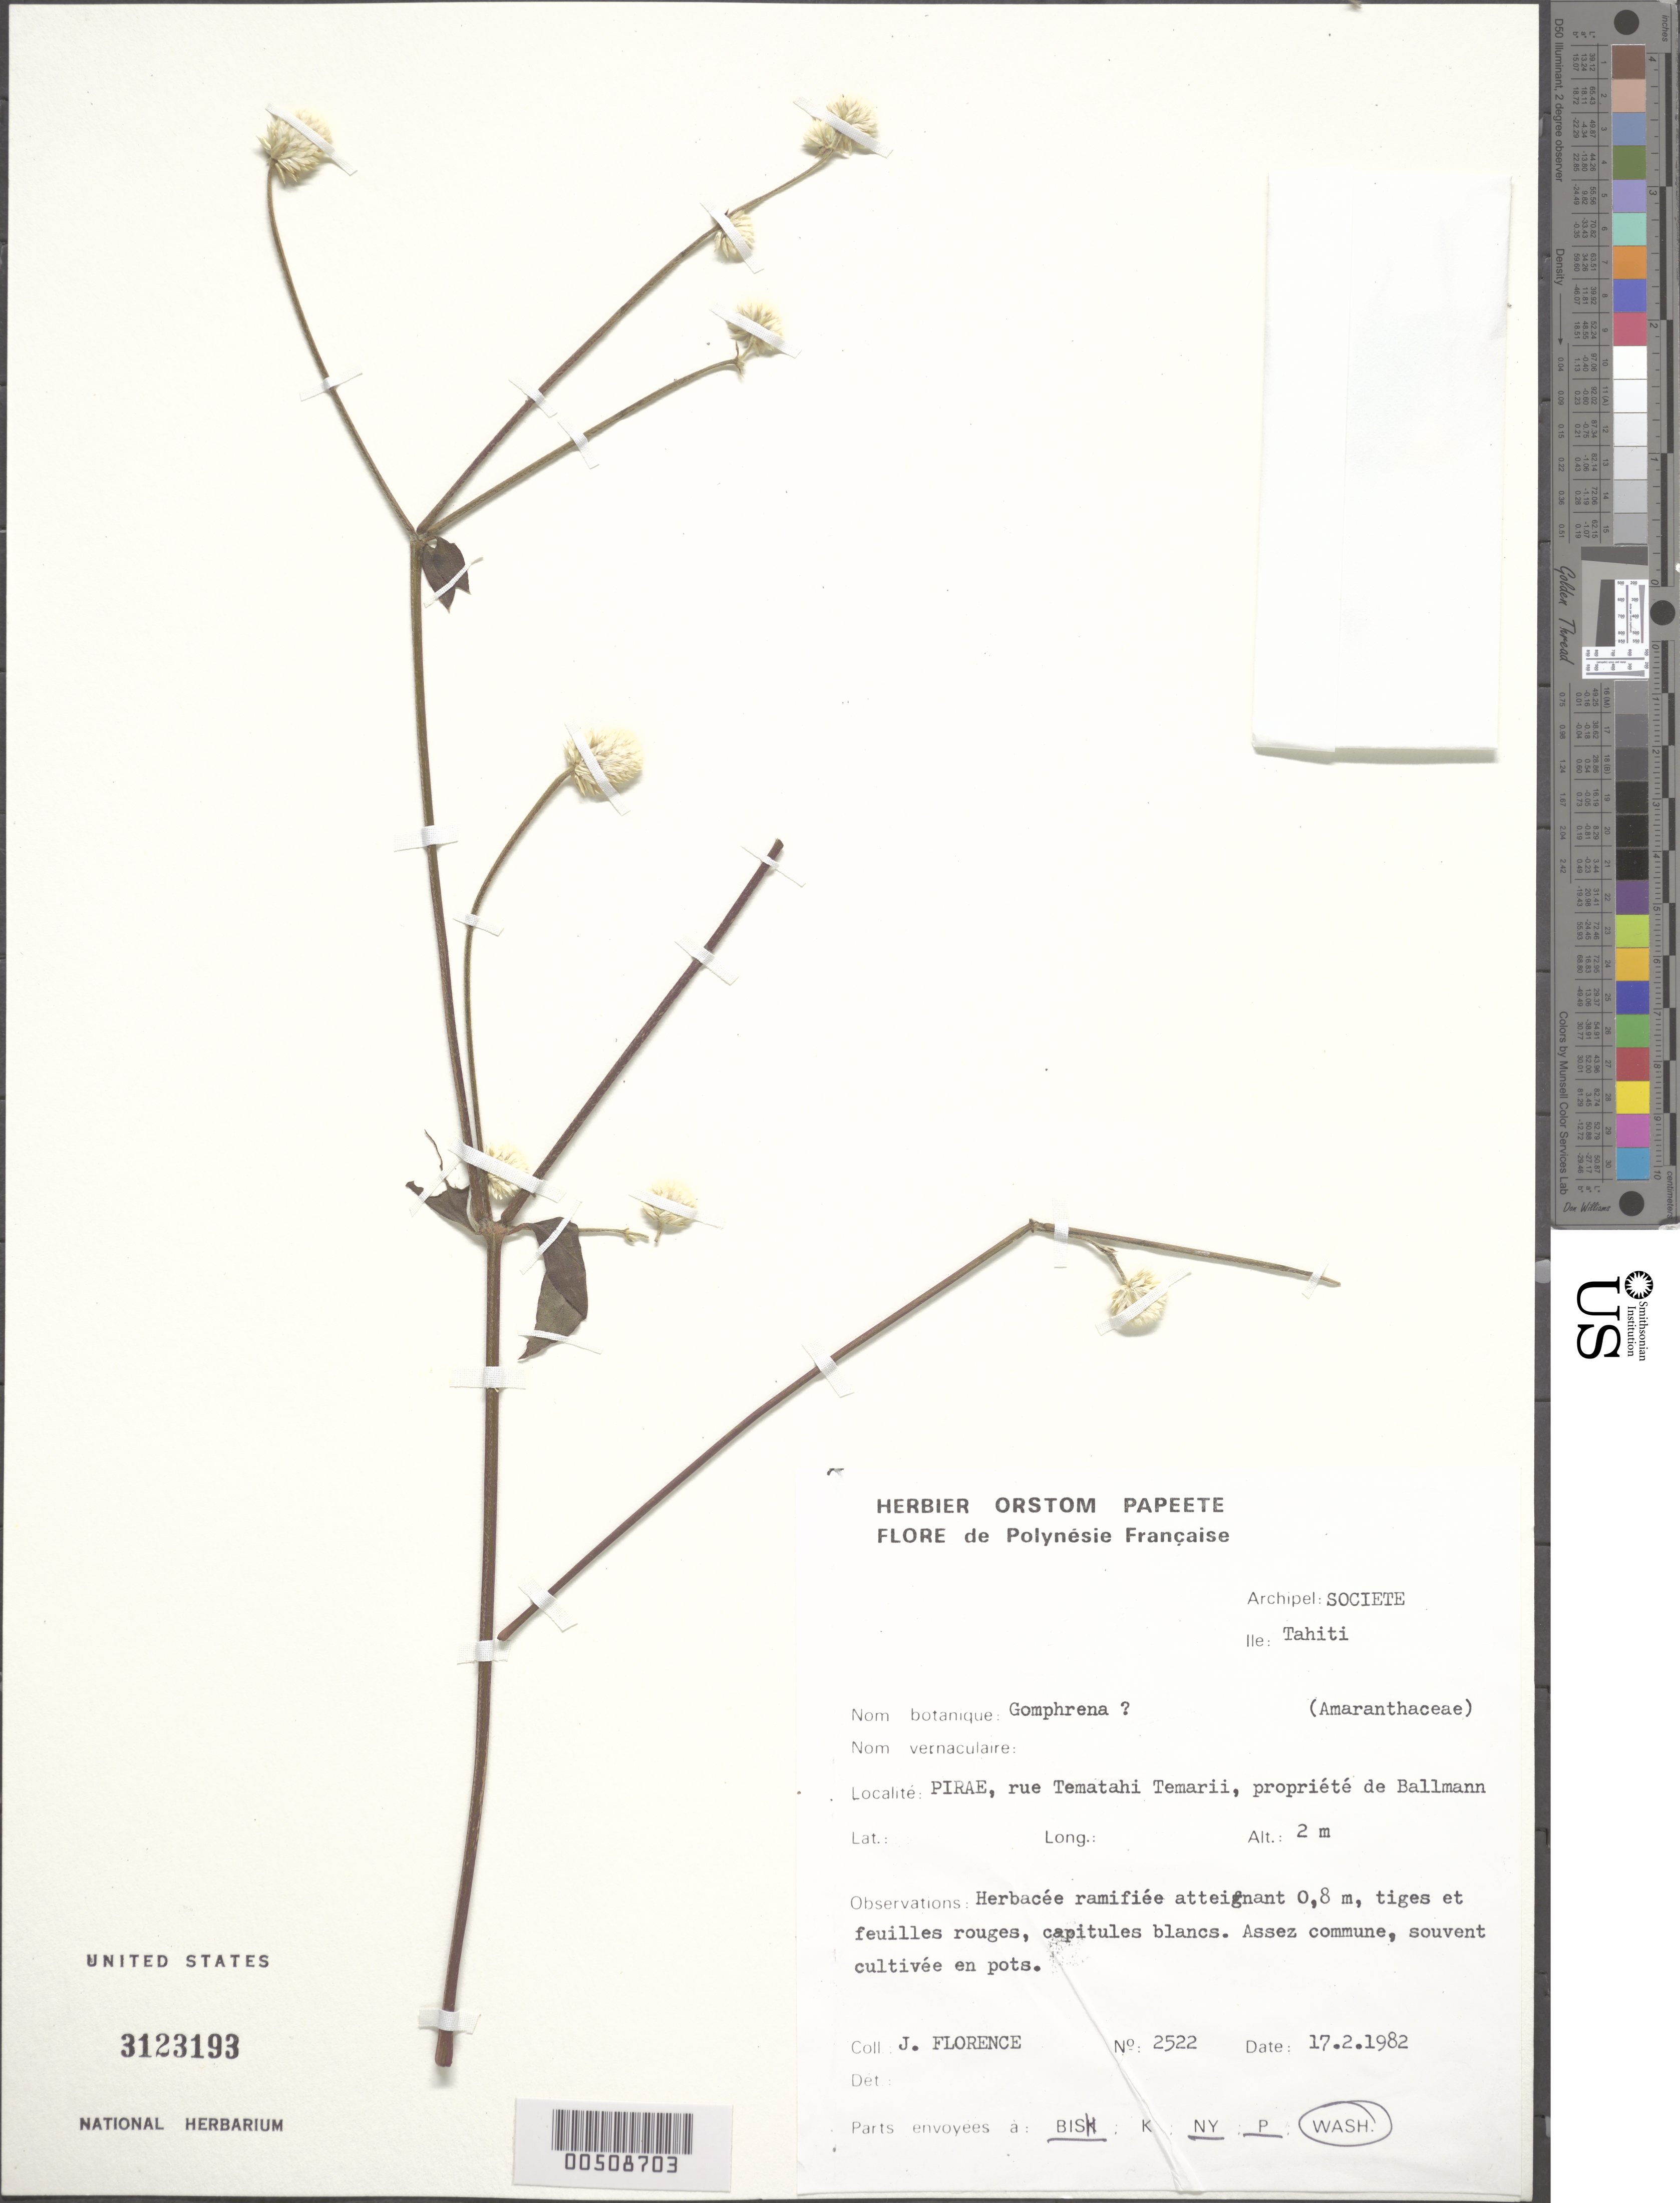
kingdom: Plantae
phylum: Tracheophyta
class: Magnoliopsida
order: Caryophyllales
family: Amaranthaceae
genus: Alternanthera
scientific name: Alternanthera brasiliana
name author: (L.) Kuntze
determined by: Florence, J.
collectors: J. Florence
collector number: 2522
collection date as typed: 17 Feb 1982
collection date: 1982-02-17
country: French Polynesia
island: Tahiti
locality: Pirae, tematahi temarii [Society Is.]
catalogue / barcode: US 3123193